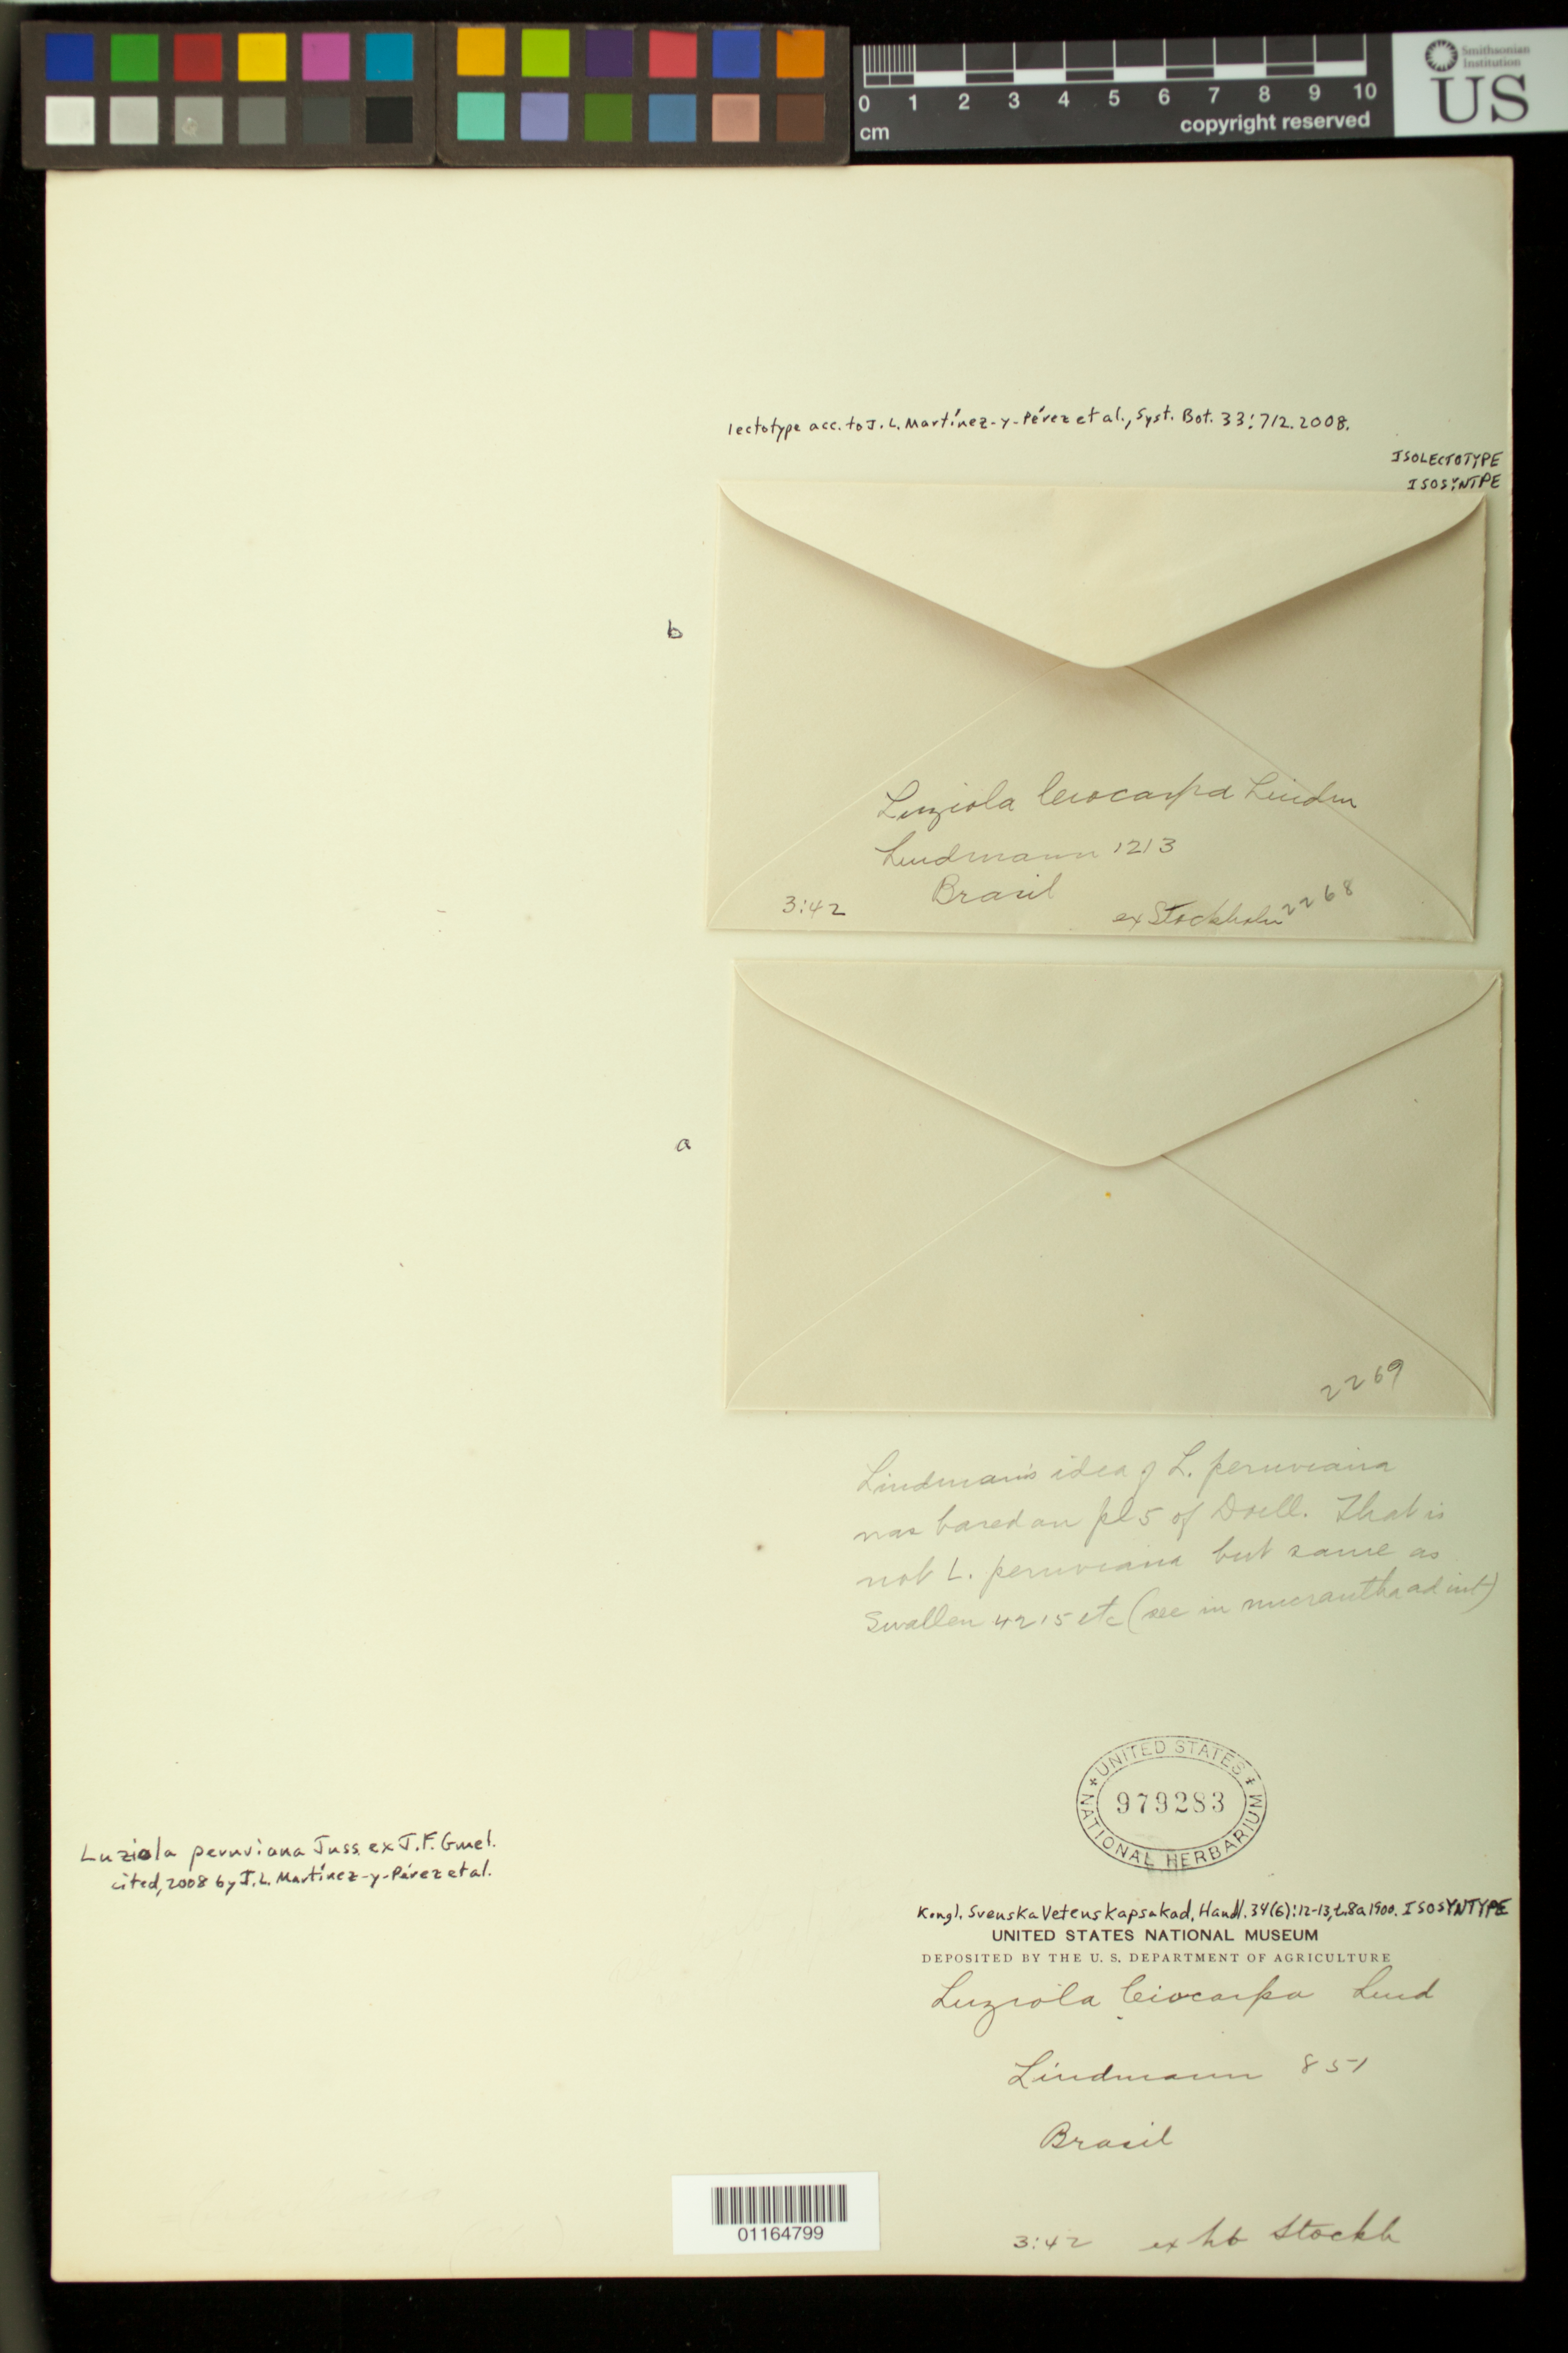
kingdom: Plantae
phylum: Tracheophyta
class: Liliopsida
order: Poales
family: Poaceae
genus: Luziola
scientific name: Luziola leiocarpa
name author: Lindm.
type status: Isosyntype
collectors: C. A. M. Lindman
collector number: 851 & 1213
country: Brazil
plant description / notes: Fragmentary material of type specimens ex herb. Stockholm. Protologue cites Lindman 1231, apparently in error ("1213" on US specimens).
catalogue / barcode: US 979283